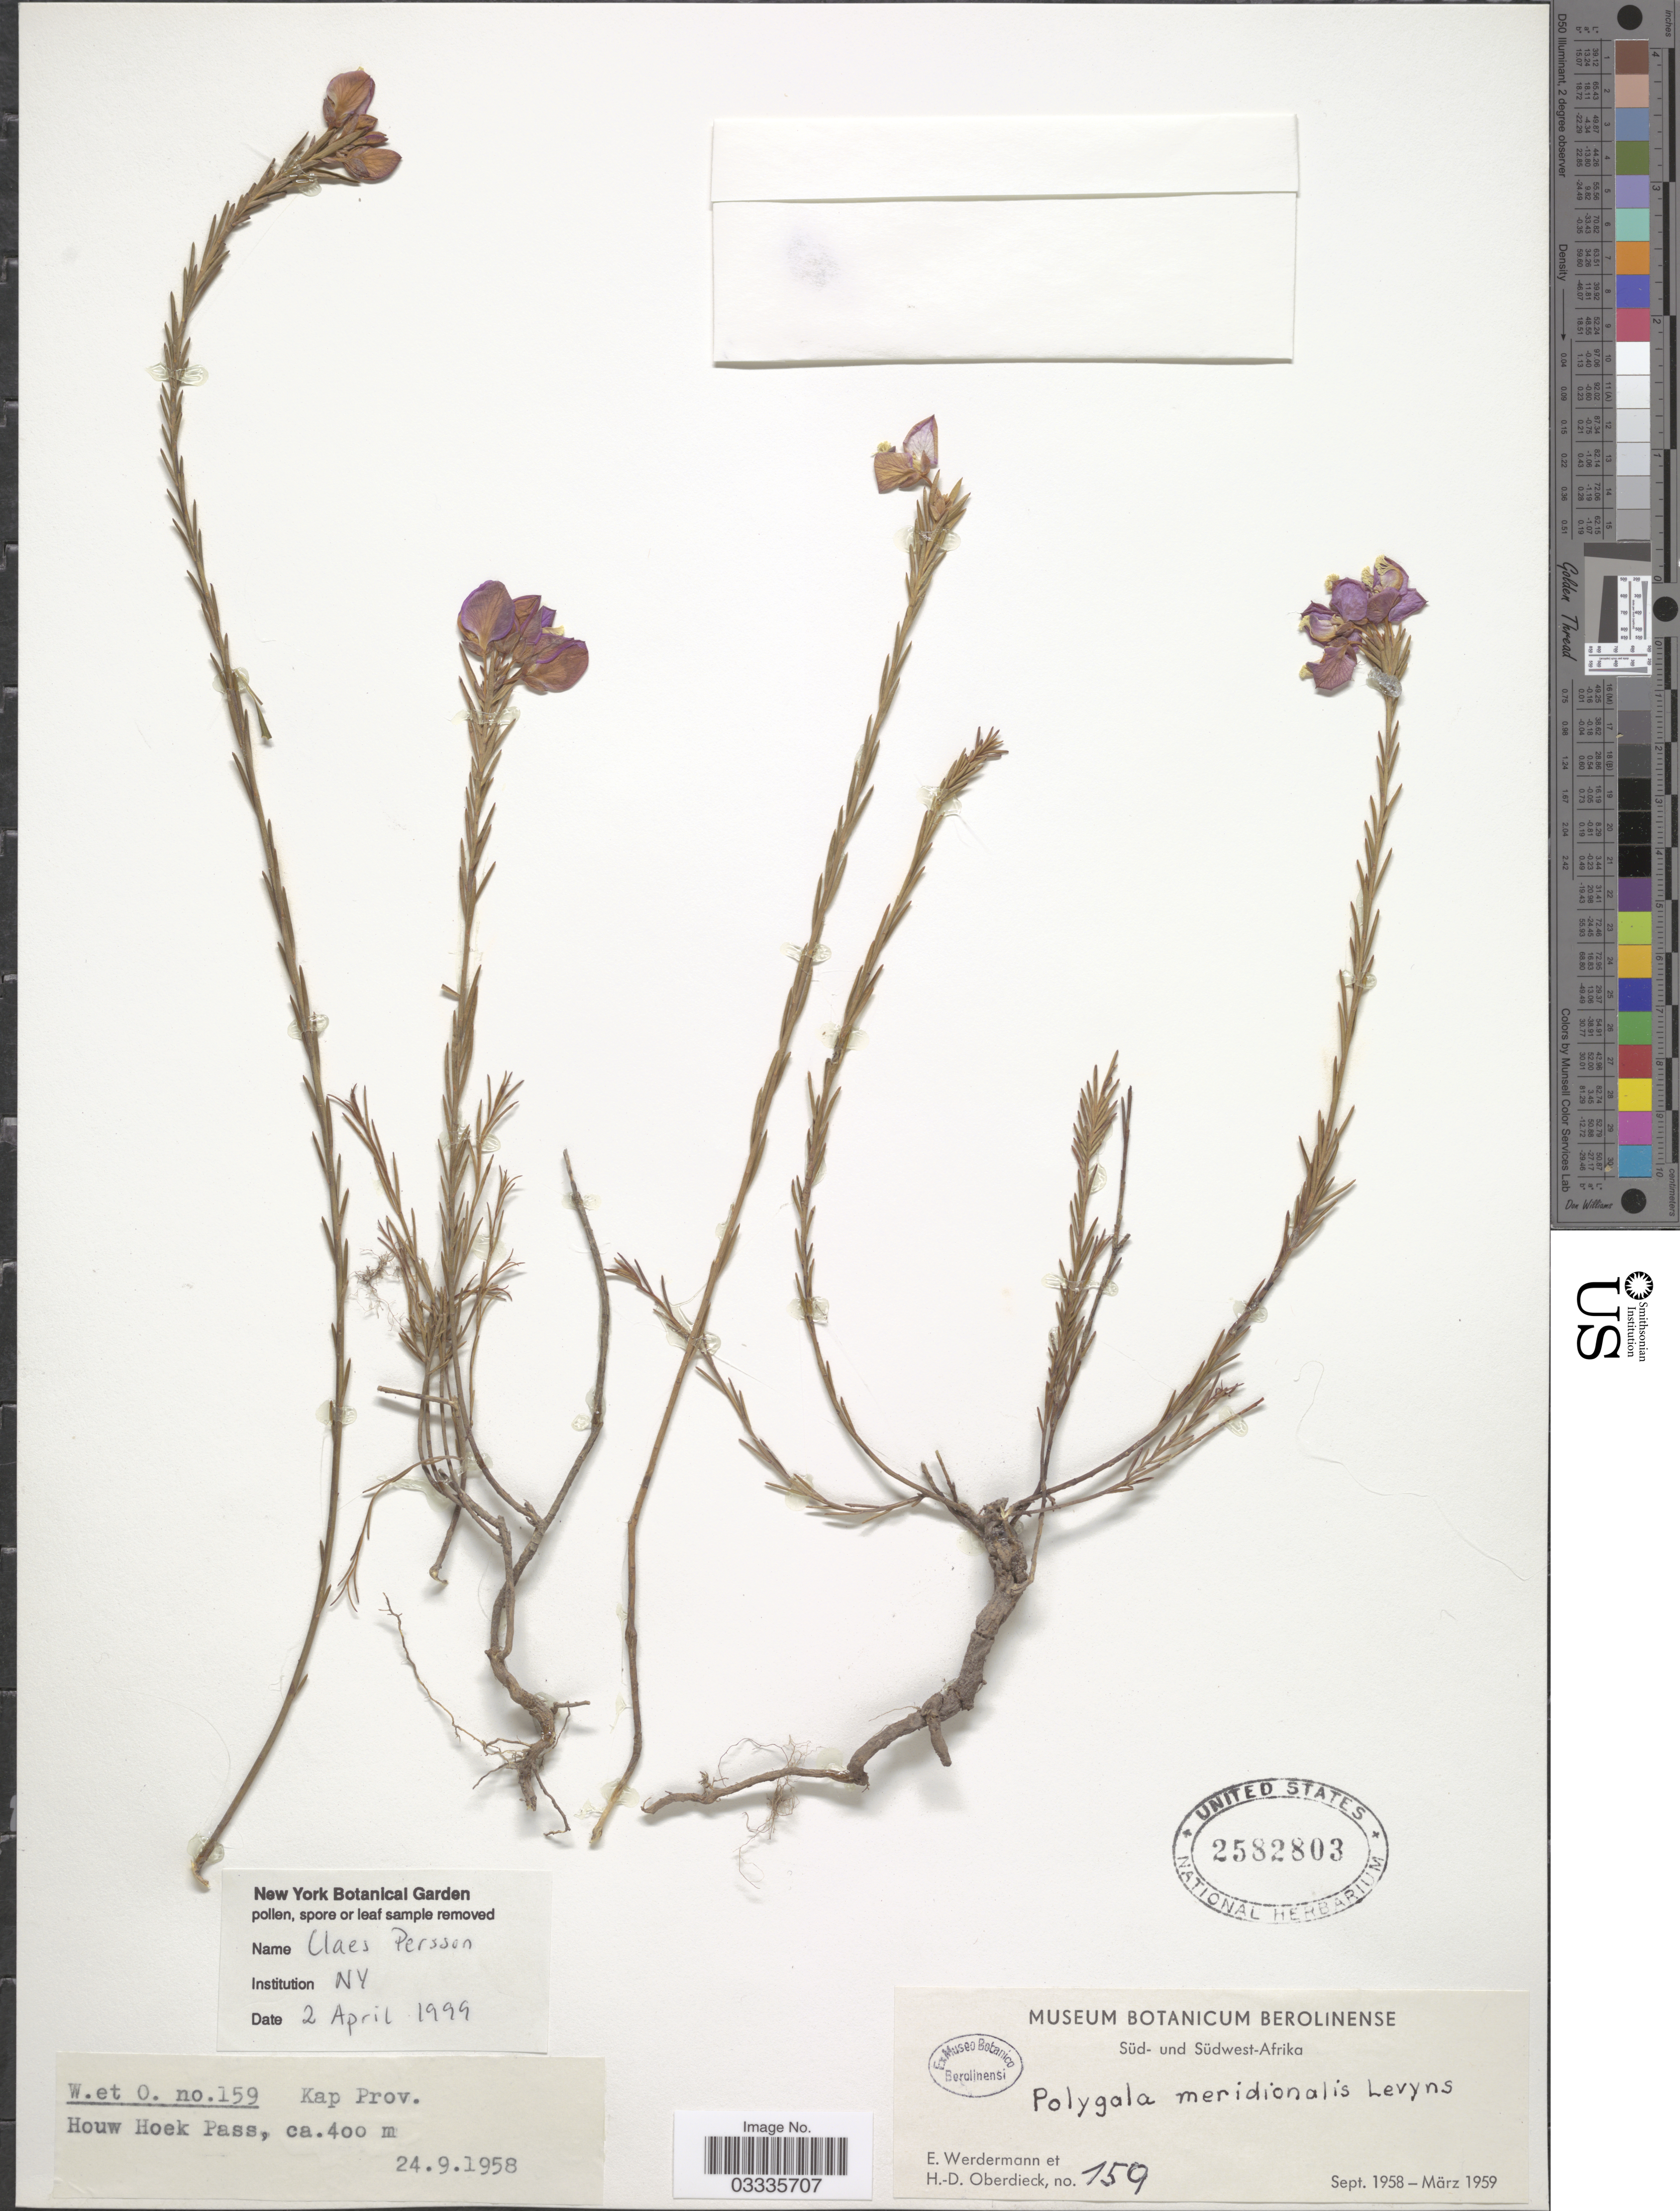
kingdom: Plantae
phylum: Tracheophyta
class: Magnoliopsida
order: Fabales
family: Polygalaceae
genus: Polygala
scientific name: Polygala meridionalis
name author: Levyns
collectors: E. Werdermann & H. Oberdieck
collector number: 159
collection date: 1959-09-24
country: South Africa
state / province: Western Cape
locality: Süd-Afrika. Kap Prov. Houw Hoek Pass.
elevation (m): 400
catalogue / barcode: US 2582803